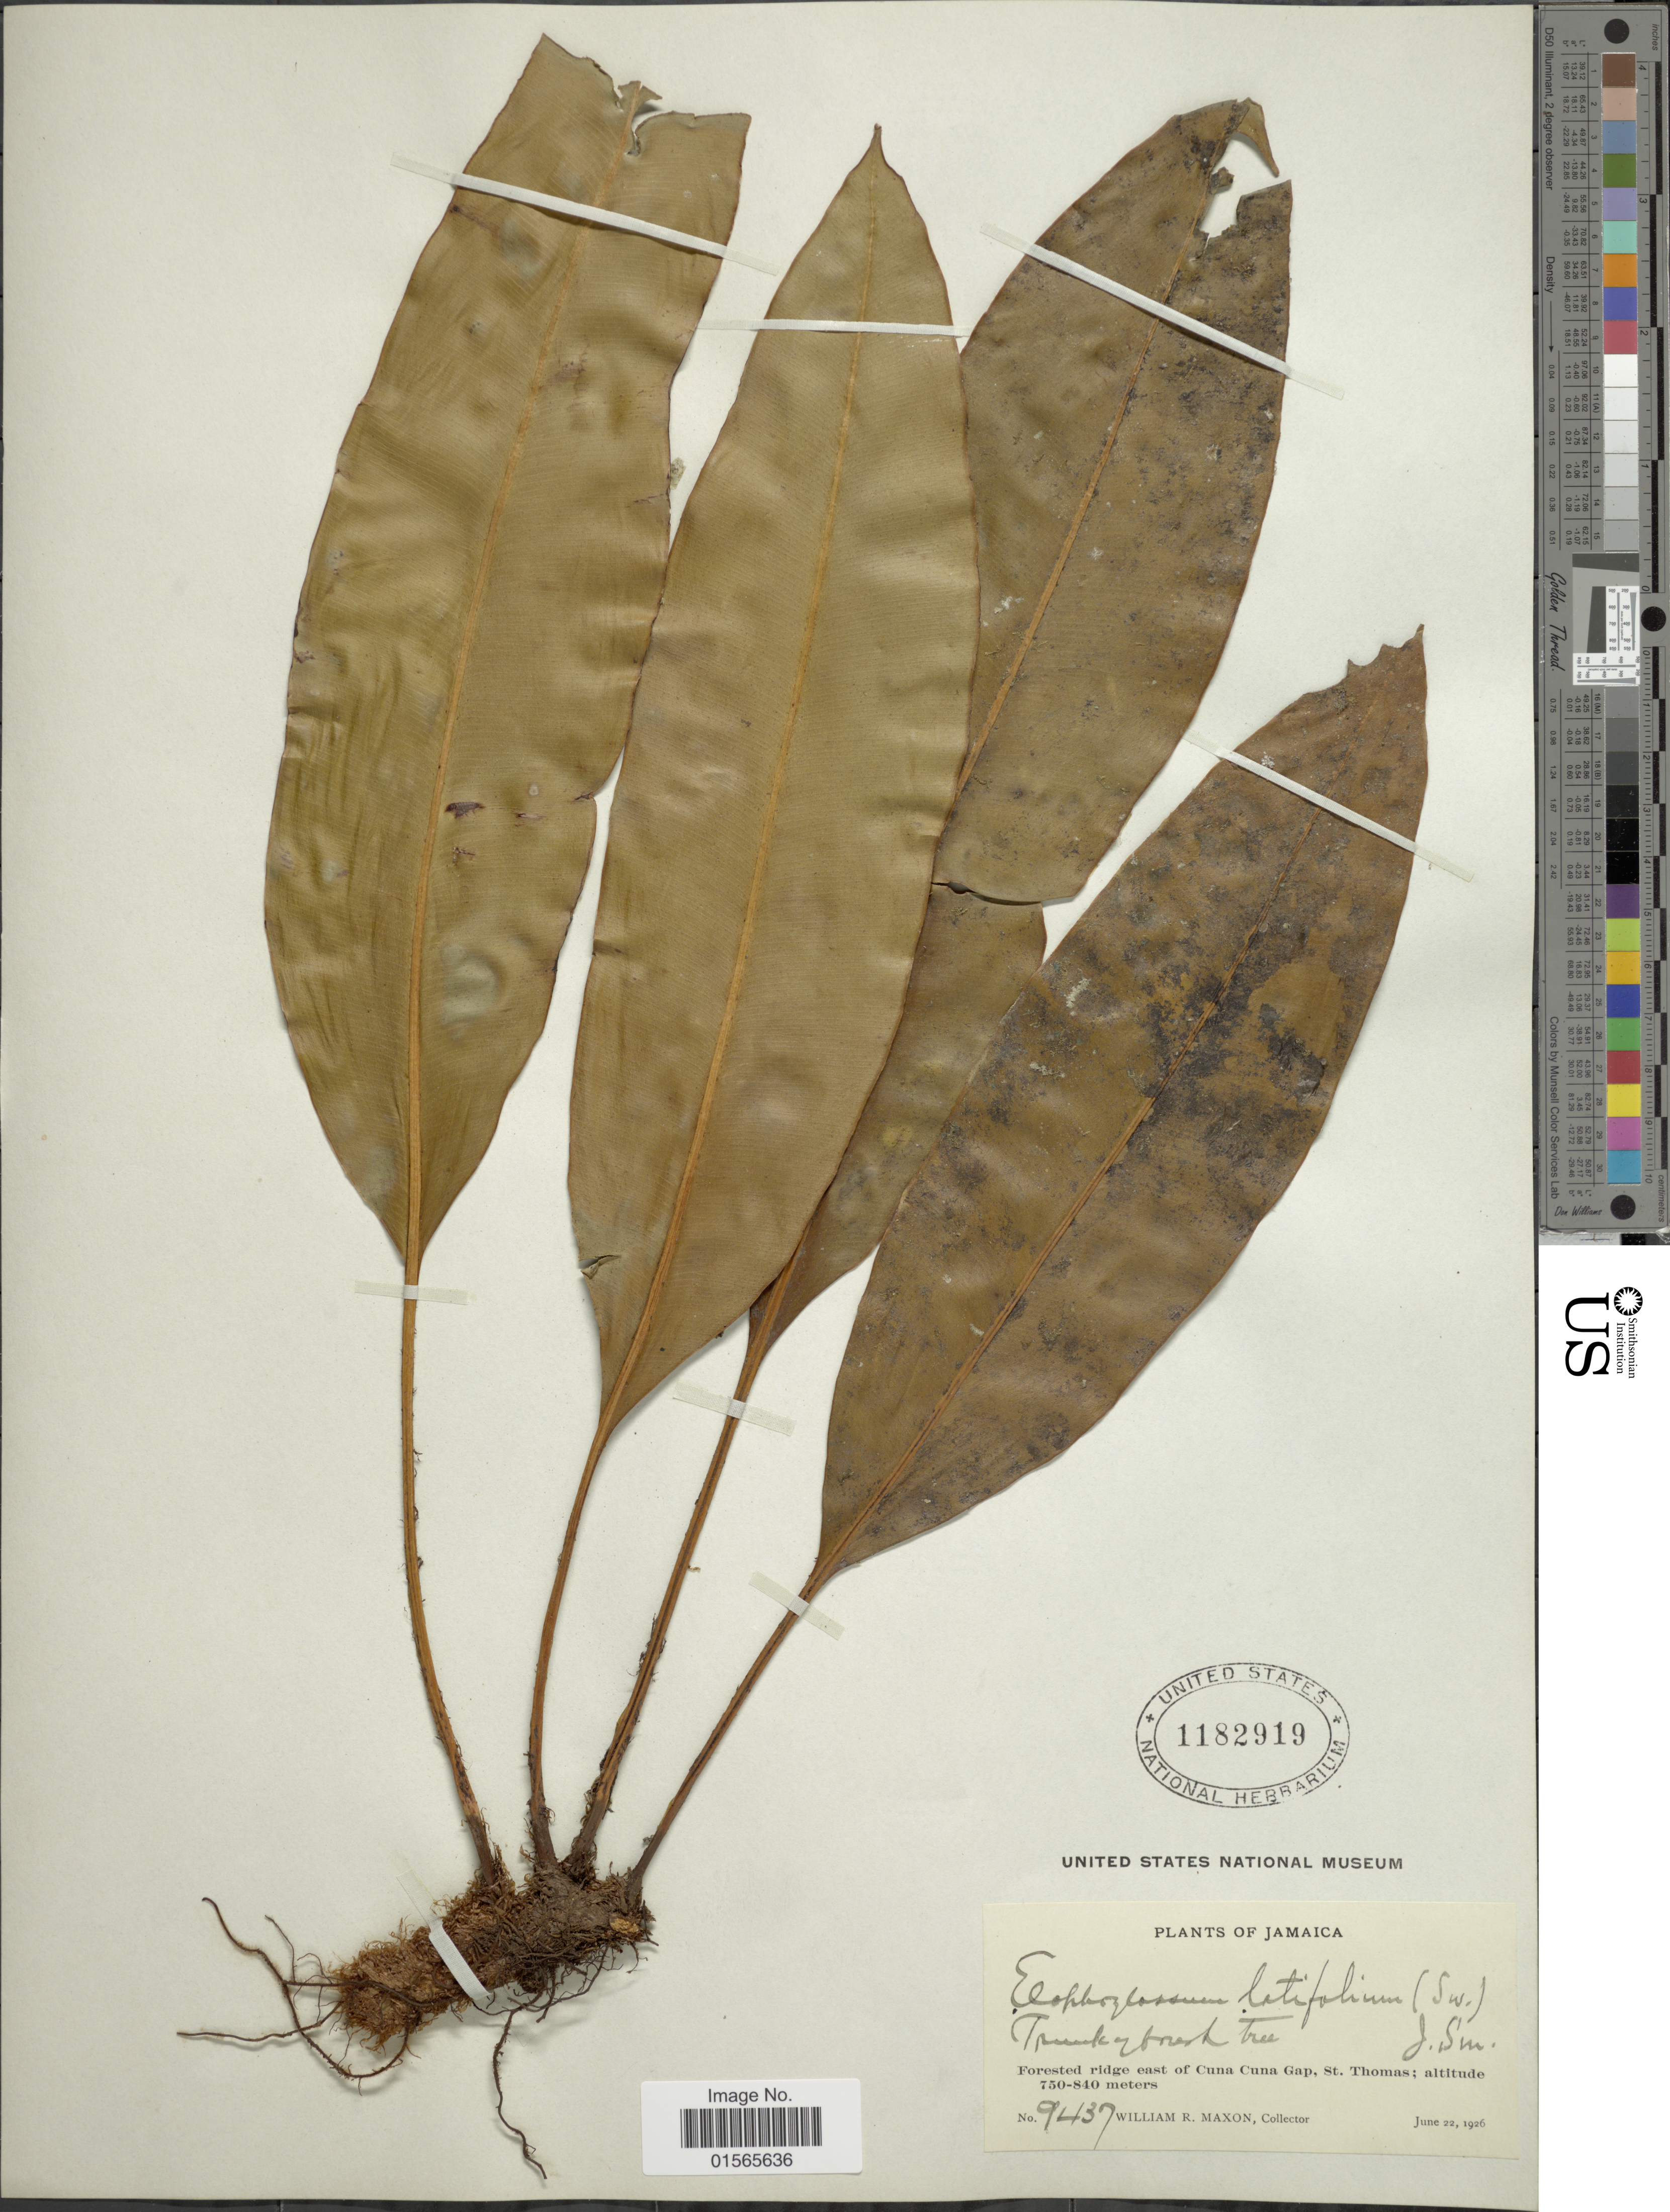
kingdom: Plantae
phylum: Tracheophyta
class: Polypodiopsida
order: Polypodiales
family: Dryopteridaceae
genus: Elaphoglossum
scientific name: Elaphoglossum latifolium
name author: (Sw.) J. Sm.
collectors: W. R. Maxon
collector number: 9437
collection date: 1926-06-22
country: Jamaica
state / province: Saint Thomas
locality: Forested ridge east of Cuna Cuna Gap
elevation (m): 750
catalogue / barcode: US 1182919